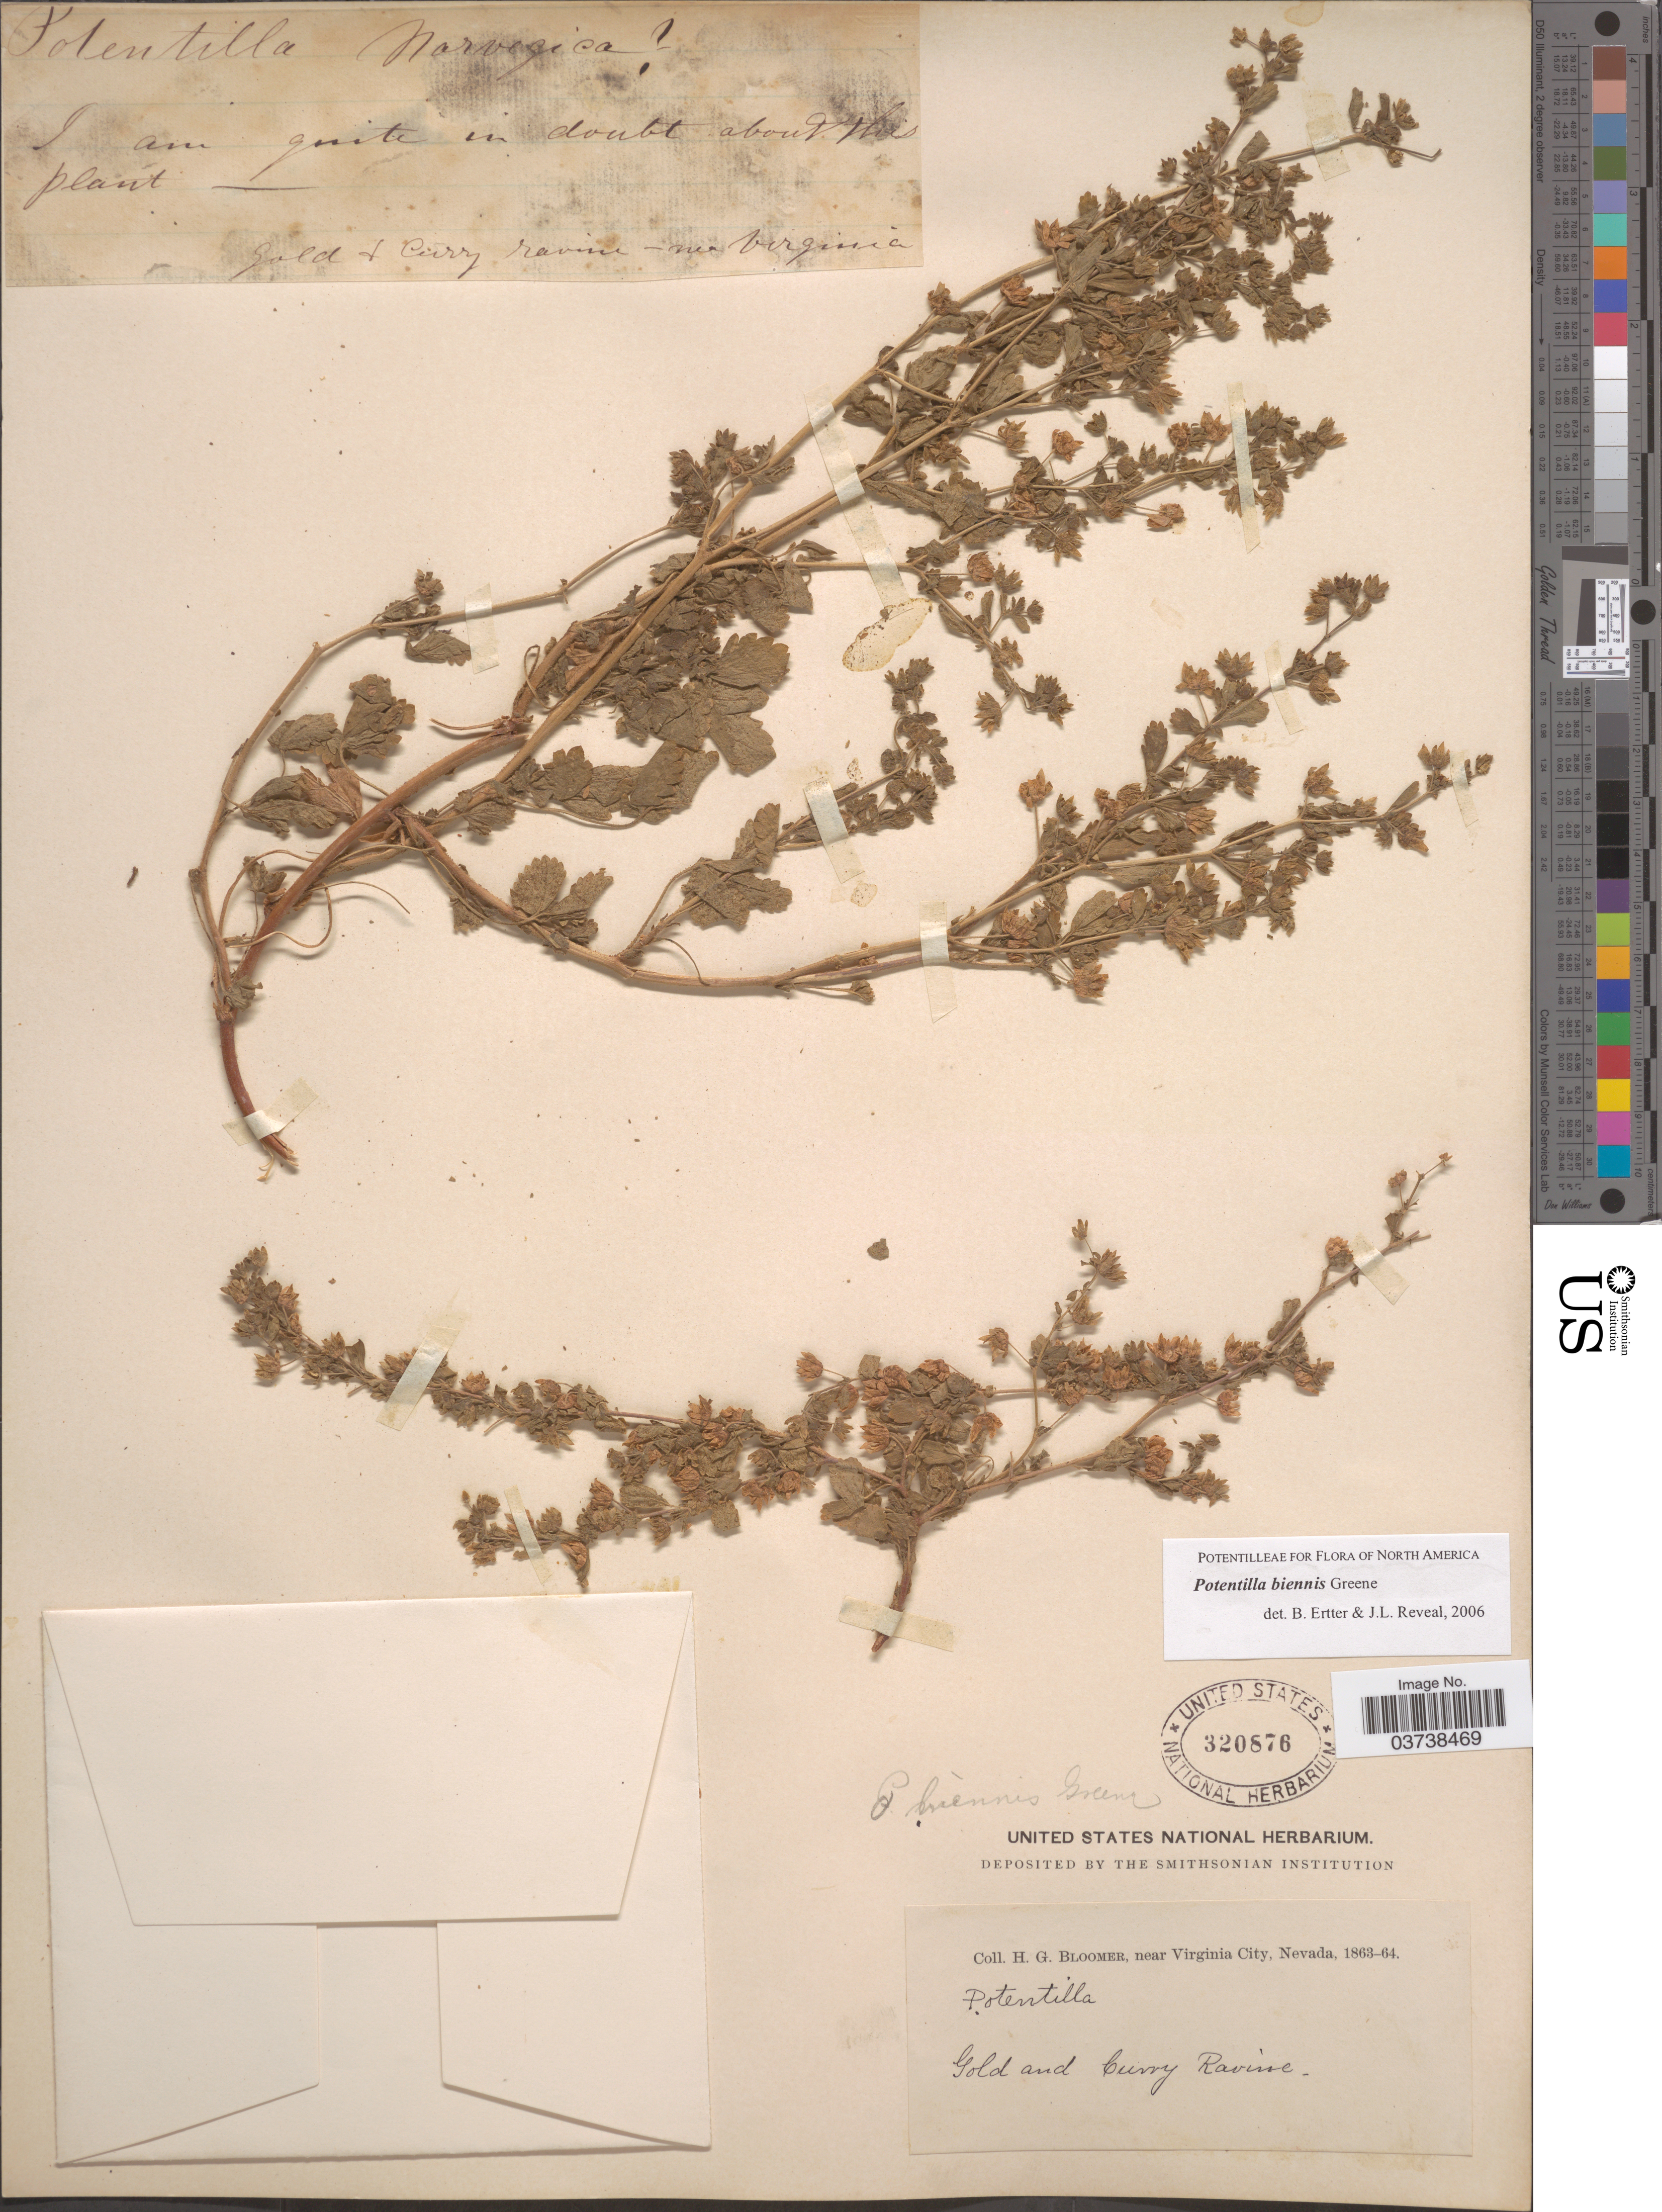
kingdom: Plantae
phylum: Tracheophyta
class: Magnoliopsida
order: Rosales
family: Rosaceae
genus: Potentilla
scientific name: Potentilla biennis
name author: Greene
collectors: H. Bloomer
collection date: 1863/1864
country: United States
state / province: Nevada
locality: Near Virginia City. Gold and Curry Ravine.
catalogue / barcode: US 320876